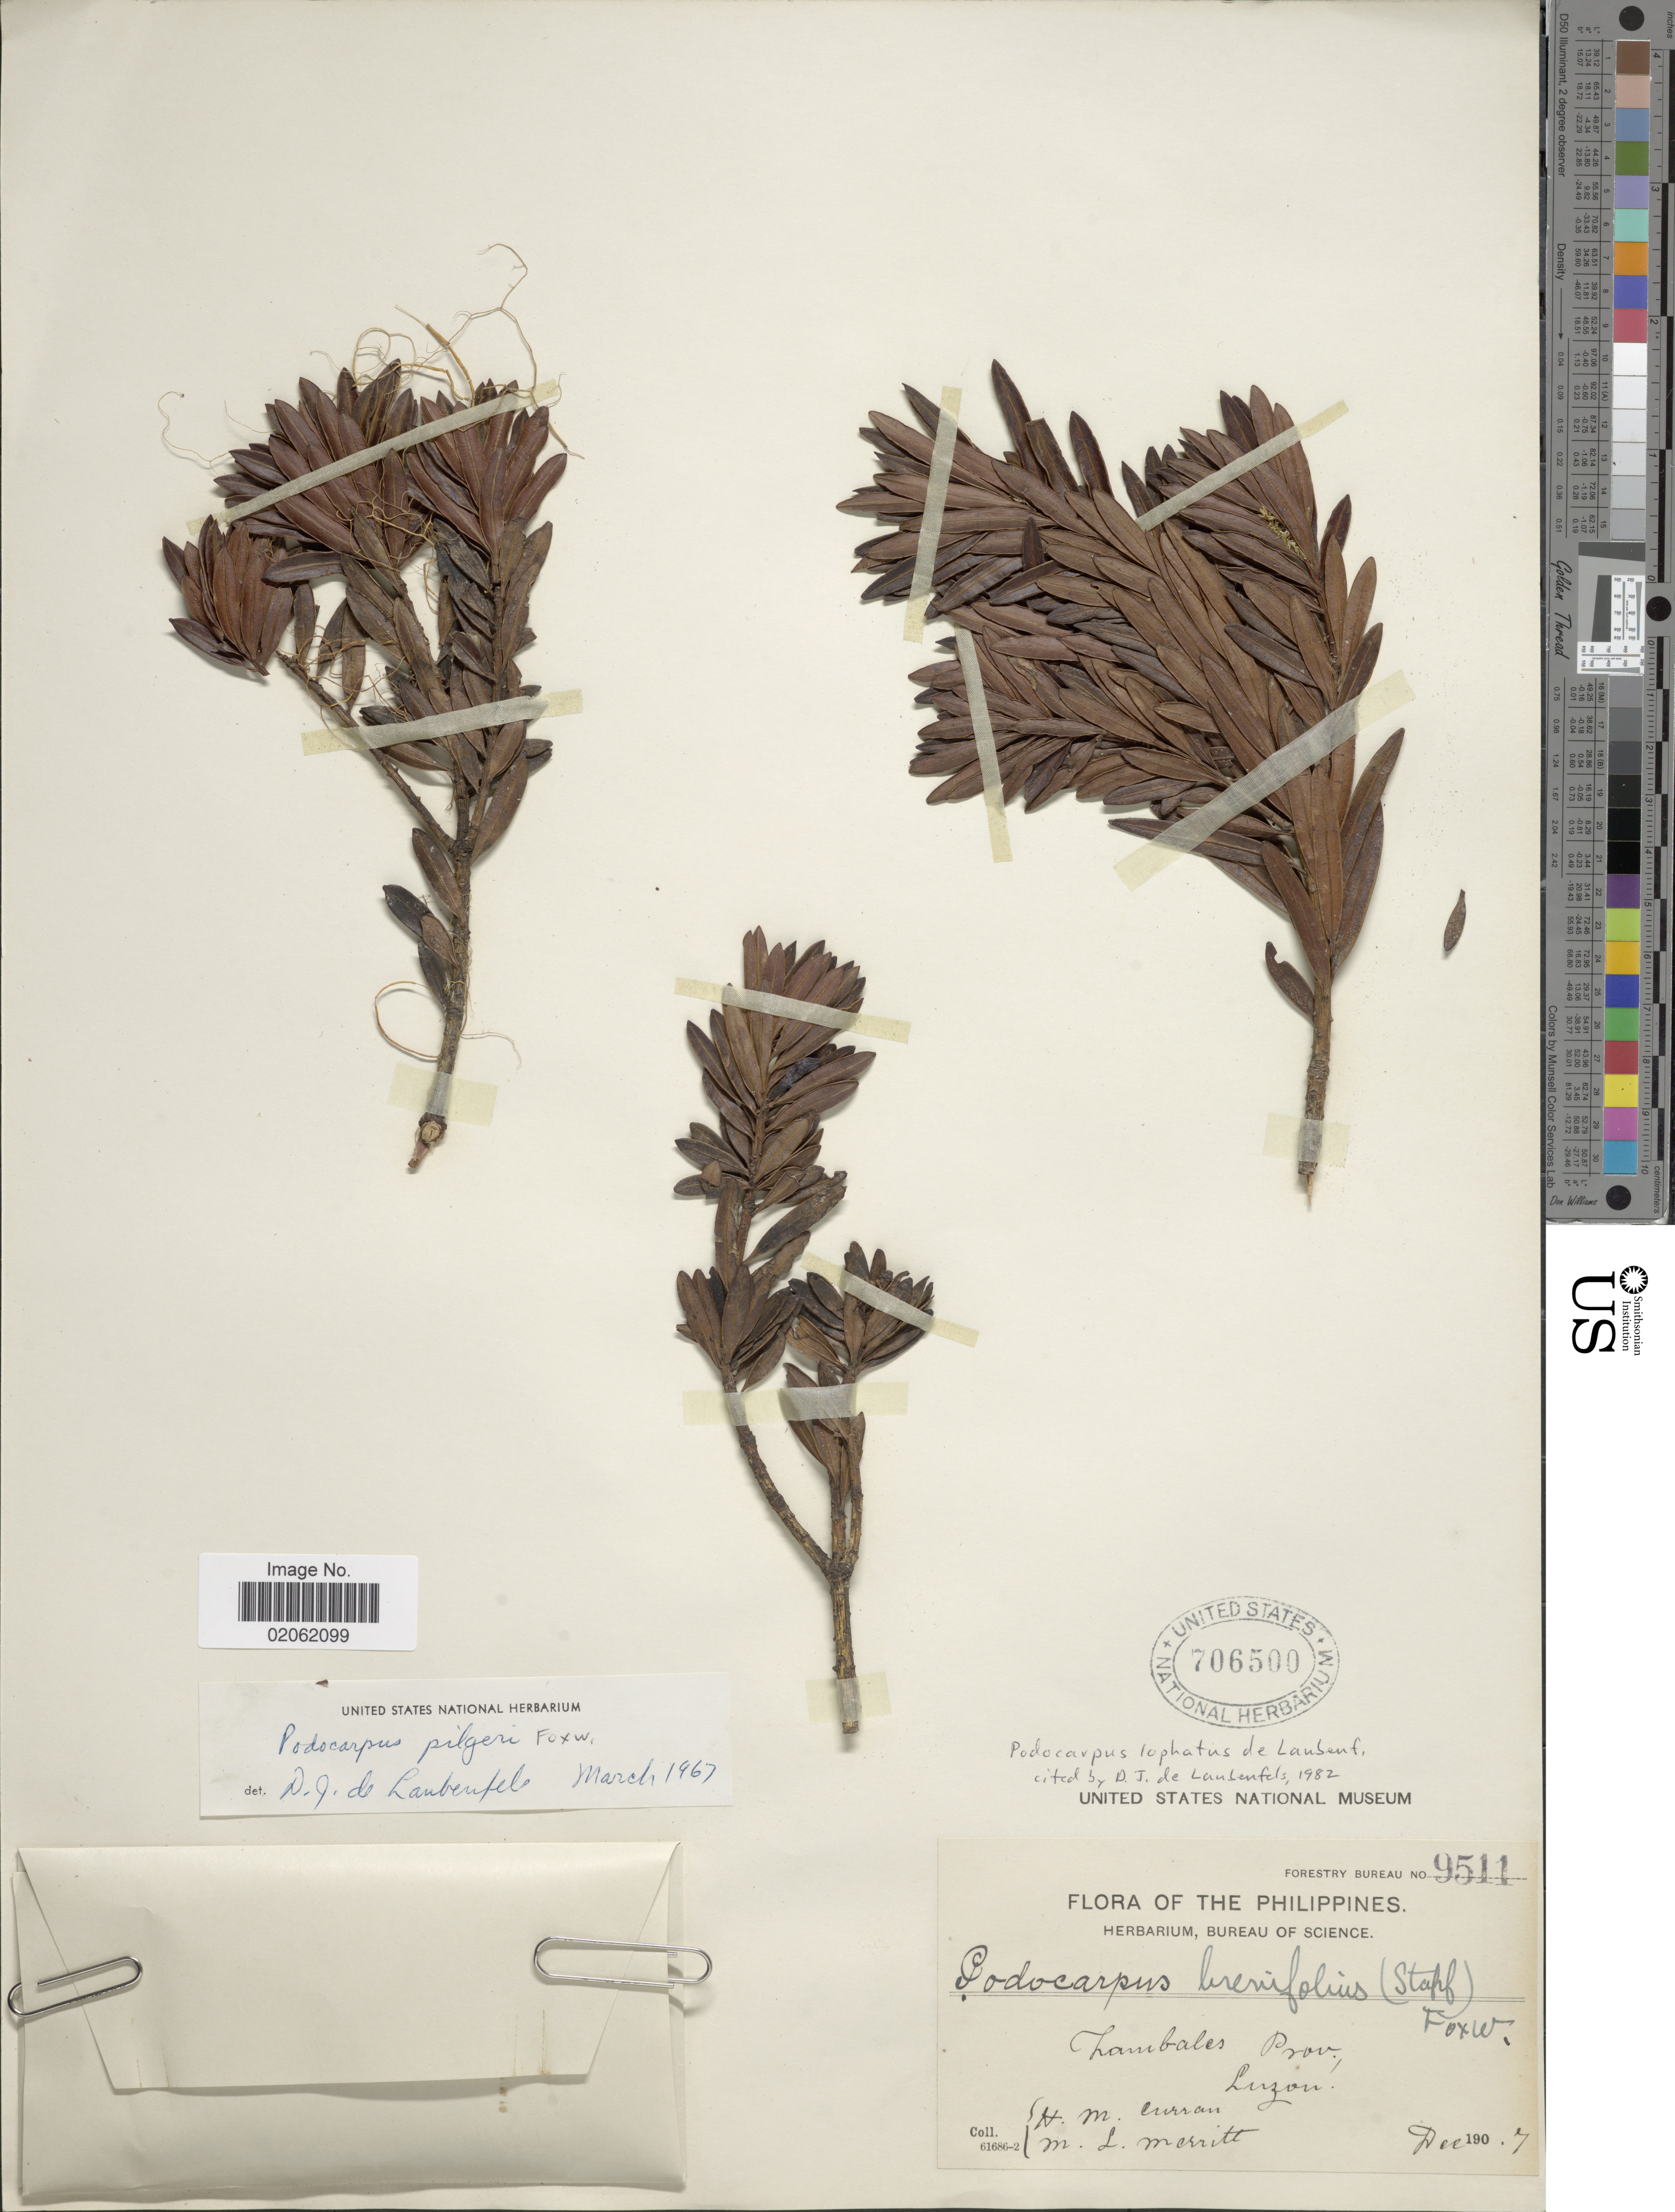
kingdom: Plantae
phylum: Tracheophyta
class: Pinopsida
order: Pinales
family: Podocarpaceae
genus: Podocarpus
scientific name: Podocarpus lophatus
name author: de Laub.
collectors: H. M. Curran & M. L. Merritt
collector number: Forestry Bureau 9511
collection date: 1907-12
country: Philippines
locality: Zambales Prov. Luzon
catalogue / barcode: US 706500